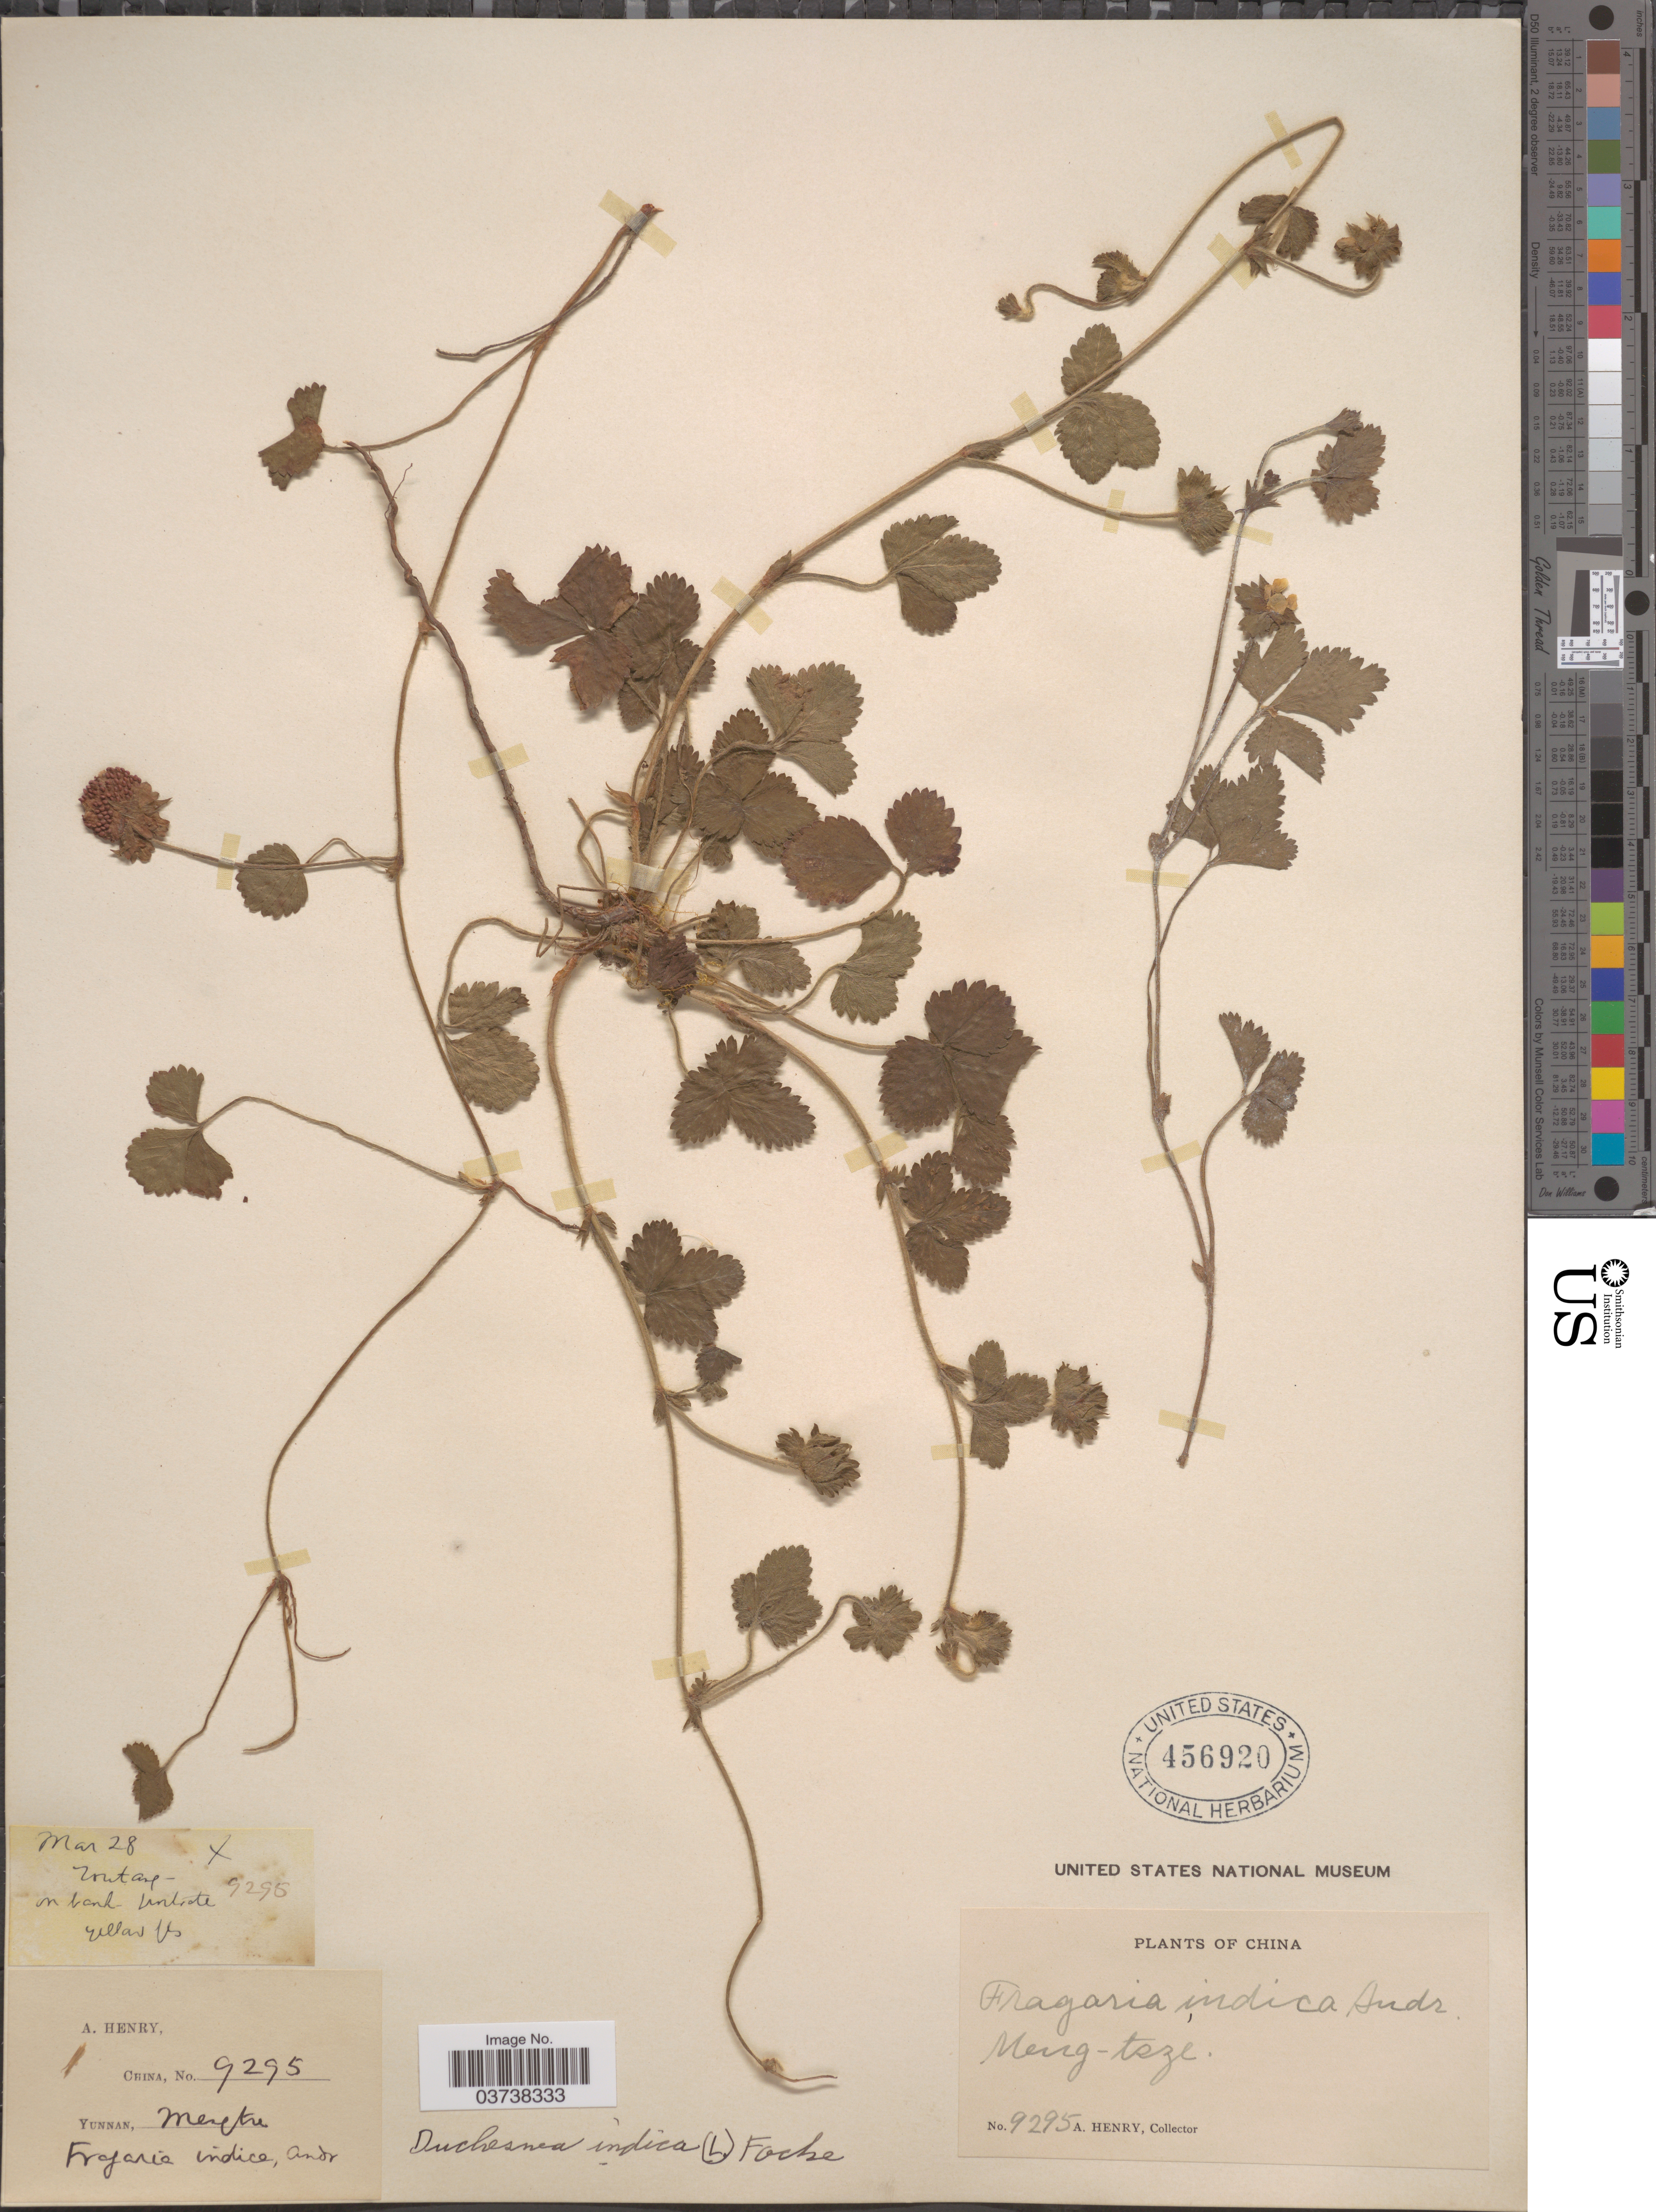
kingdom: Plantae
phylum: Tracheophyta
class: Magnoliopsida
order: Rosales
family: Rosaceae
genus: Potentilla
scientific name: Potentilla indica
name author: (Andrews) Th. Wolf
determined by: Strong, Mark T., (BOT), Smithsonian Institution - National Museum of Natural History (UNITED STATES)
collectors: A. Henry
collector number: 9295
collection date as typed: Transcribed d/m/y: /3/28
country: China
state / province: Yunnan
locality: Meng-tsze.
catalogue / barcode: US 456920